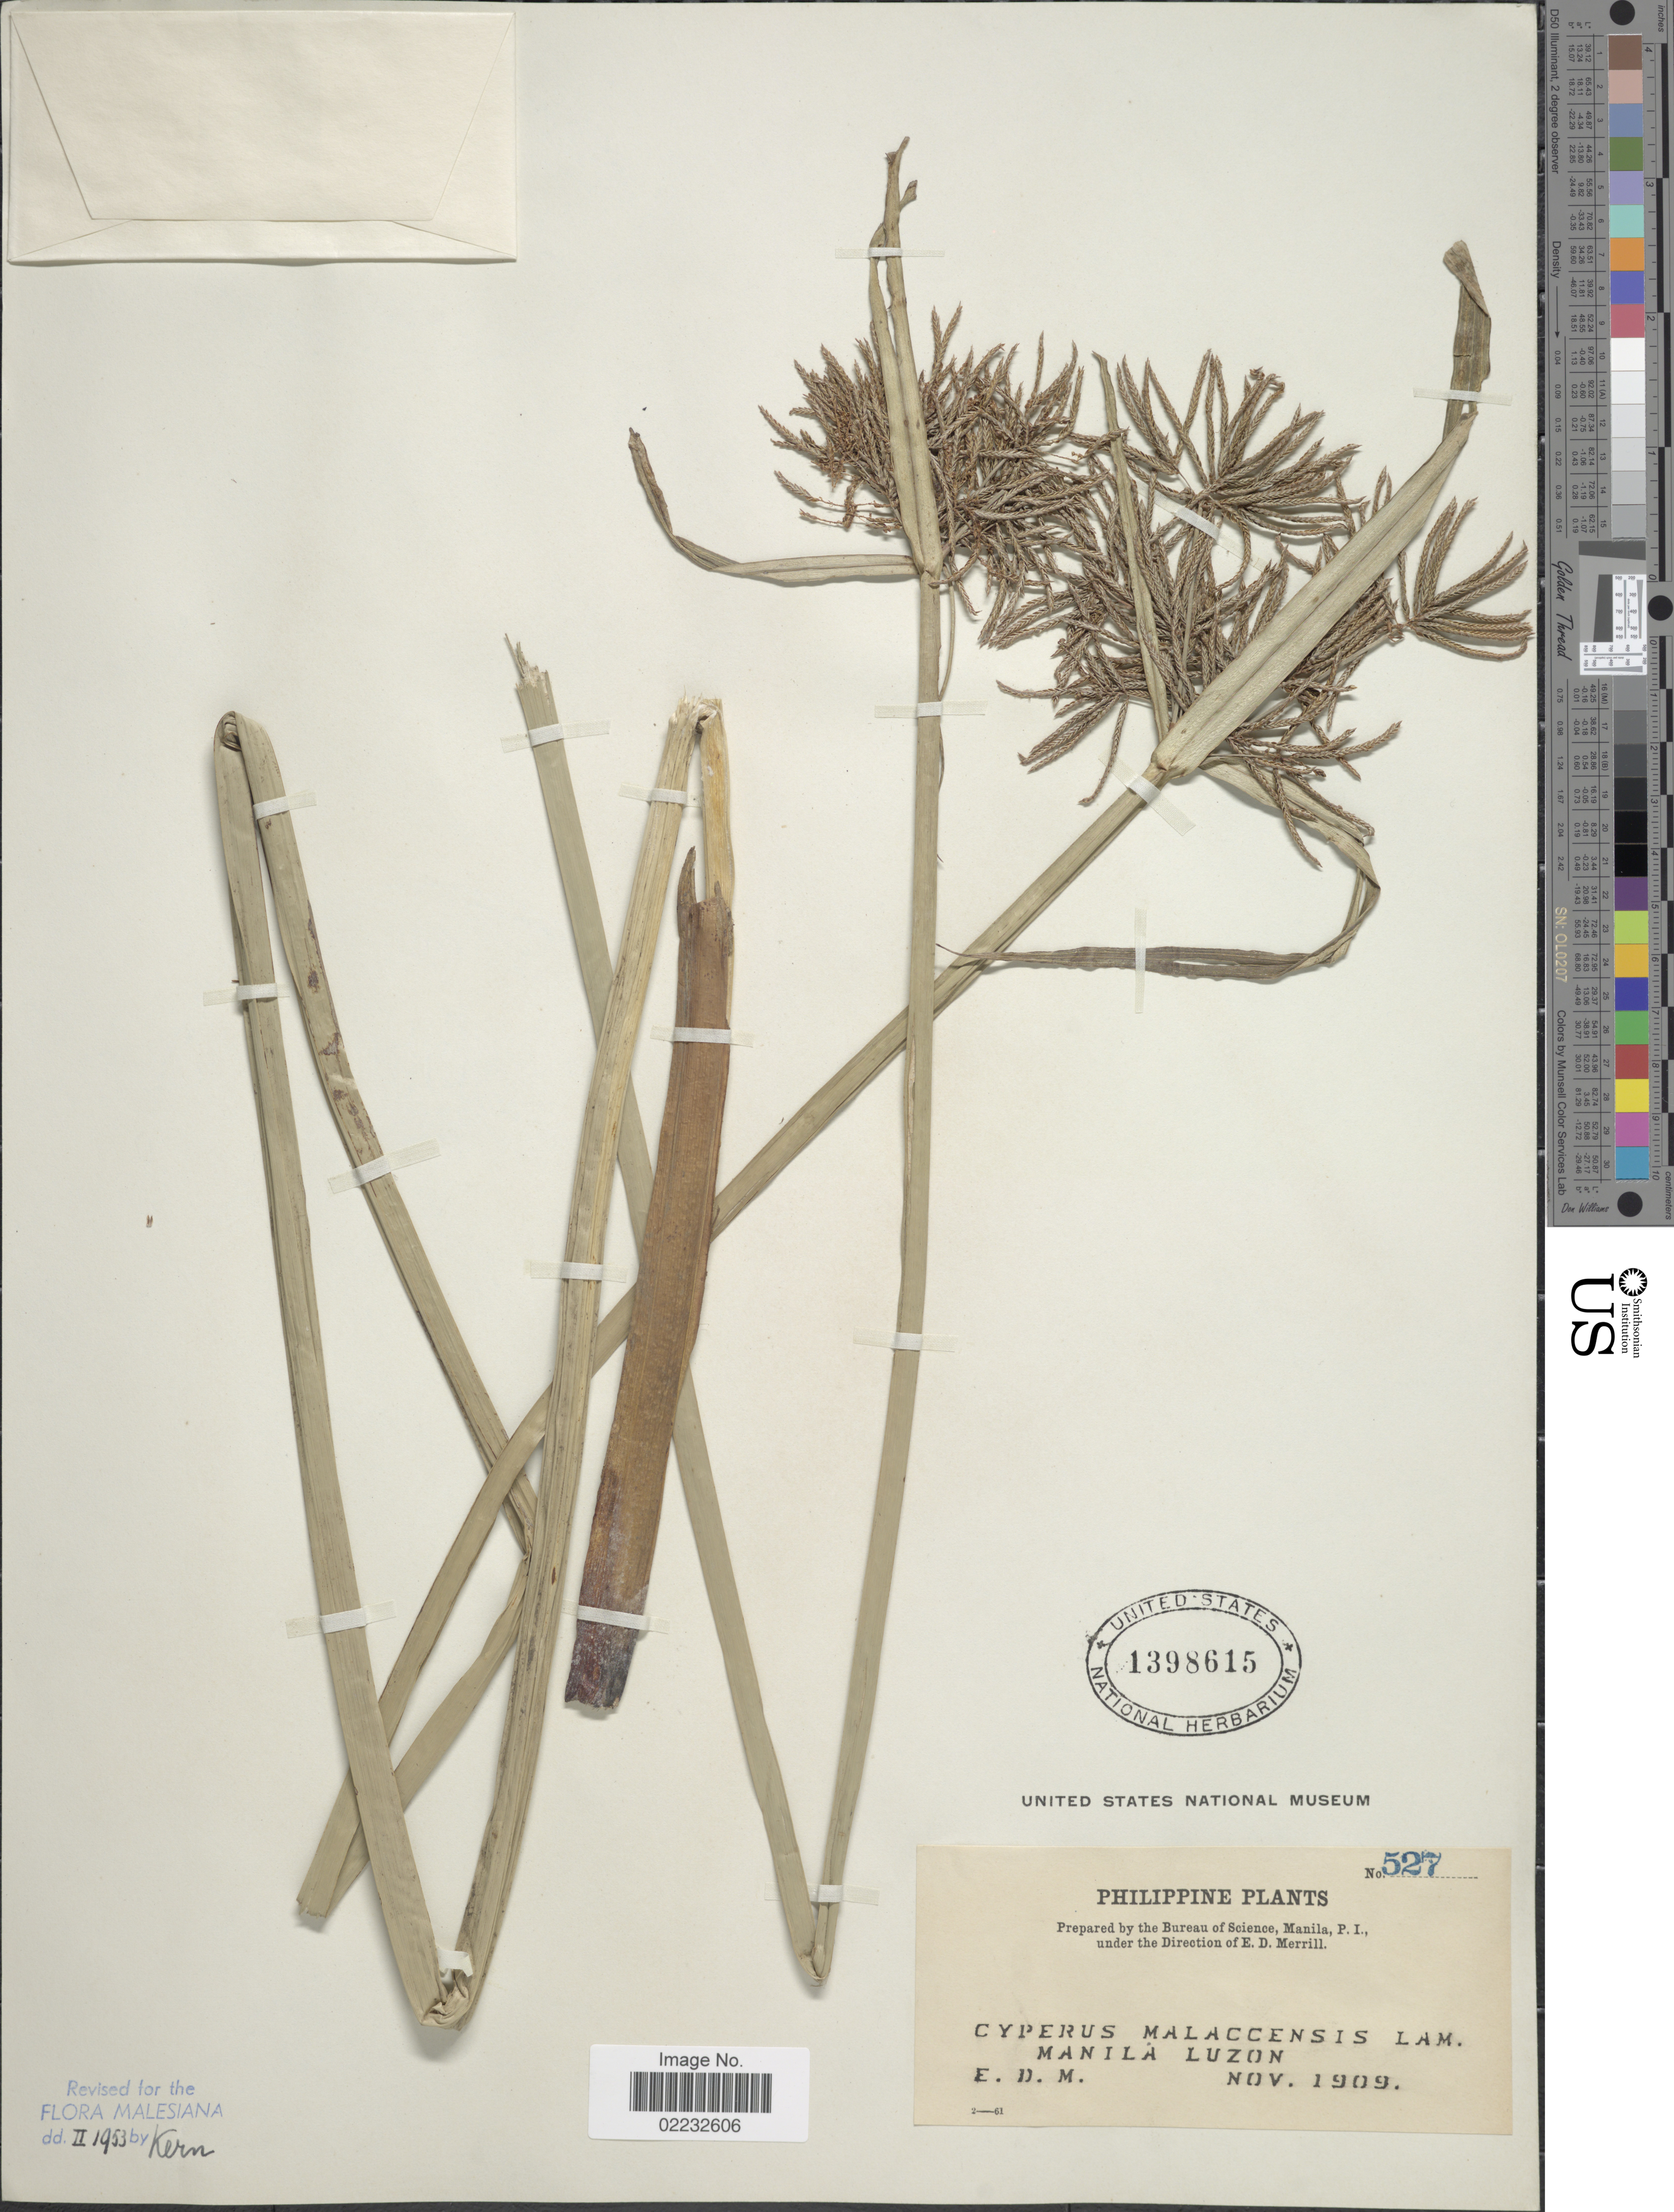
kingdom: Plantae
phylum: Tracheophyta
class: Liliopsida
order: Poales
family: Cyperaceae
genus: Cyperus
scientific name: Cyperus malaccensis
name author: Lam.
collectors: E. D. Merrill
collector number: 527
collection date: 1909-11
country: Philippines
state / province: National Capital Region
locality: Manila Luzon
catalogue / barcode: US 1398615